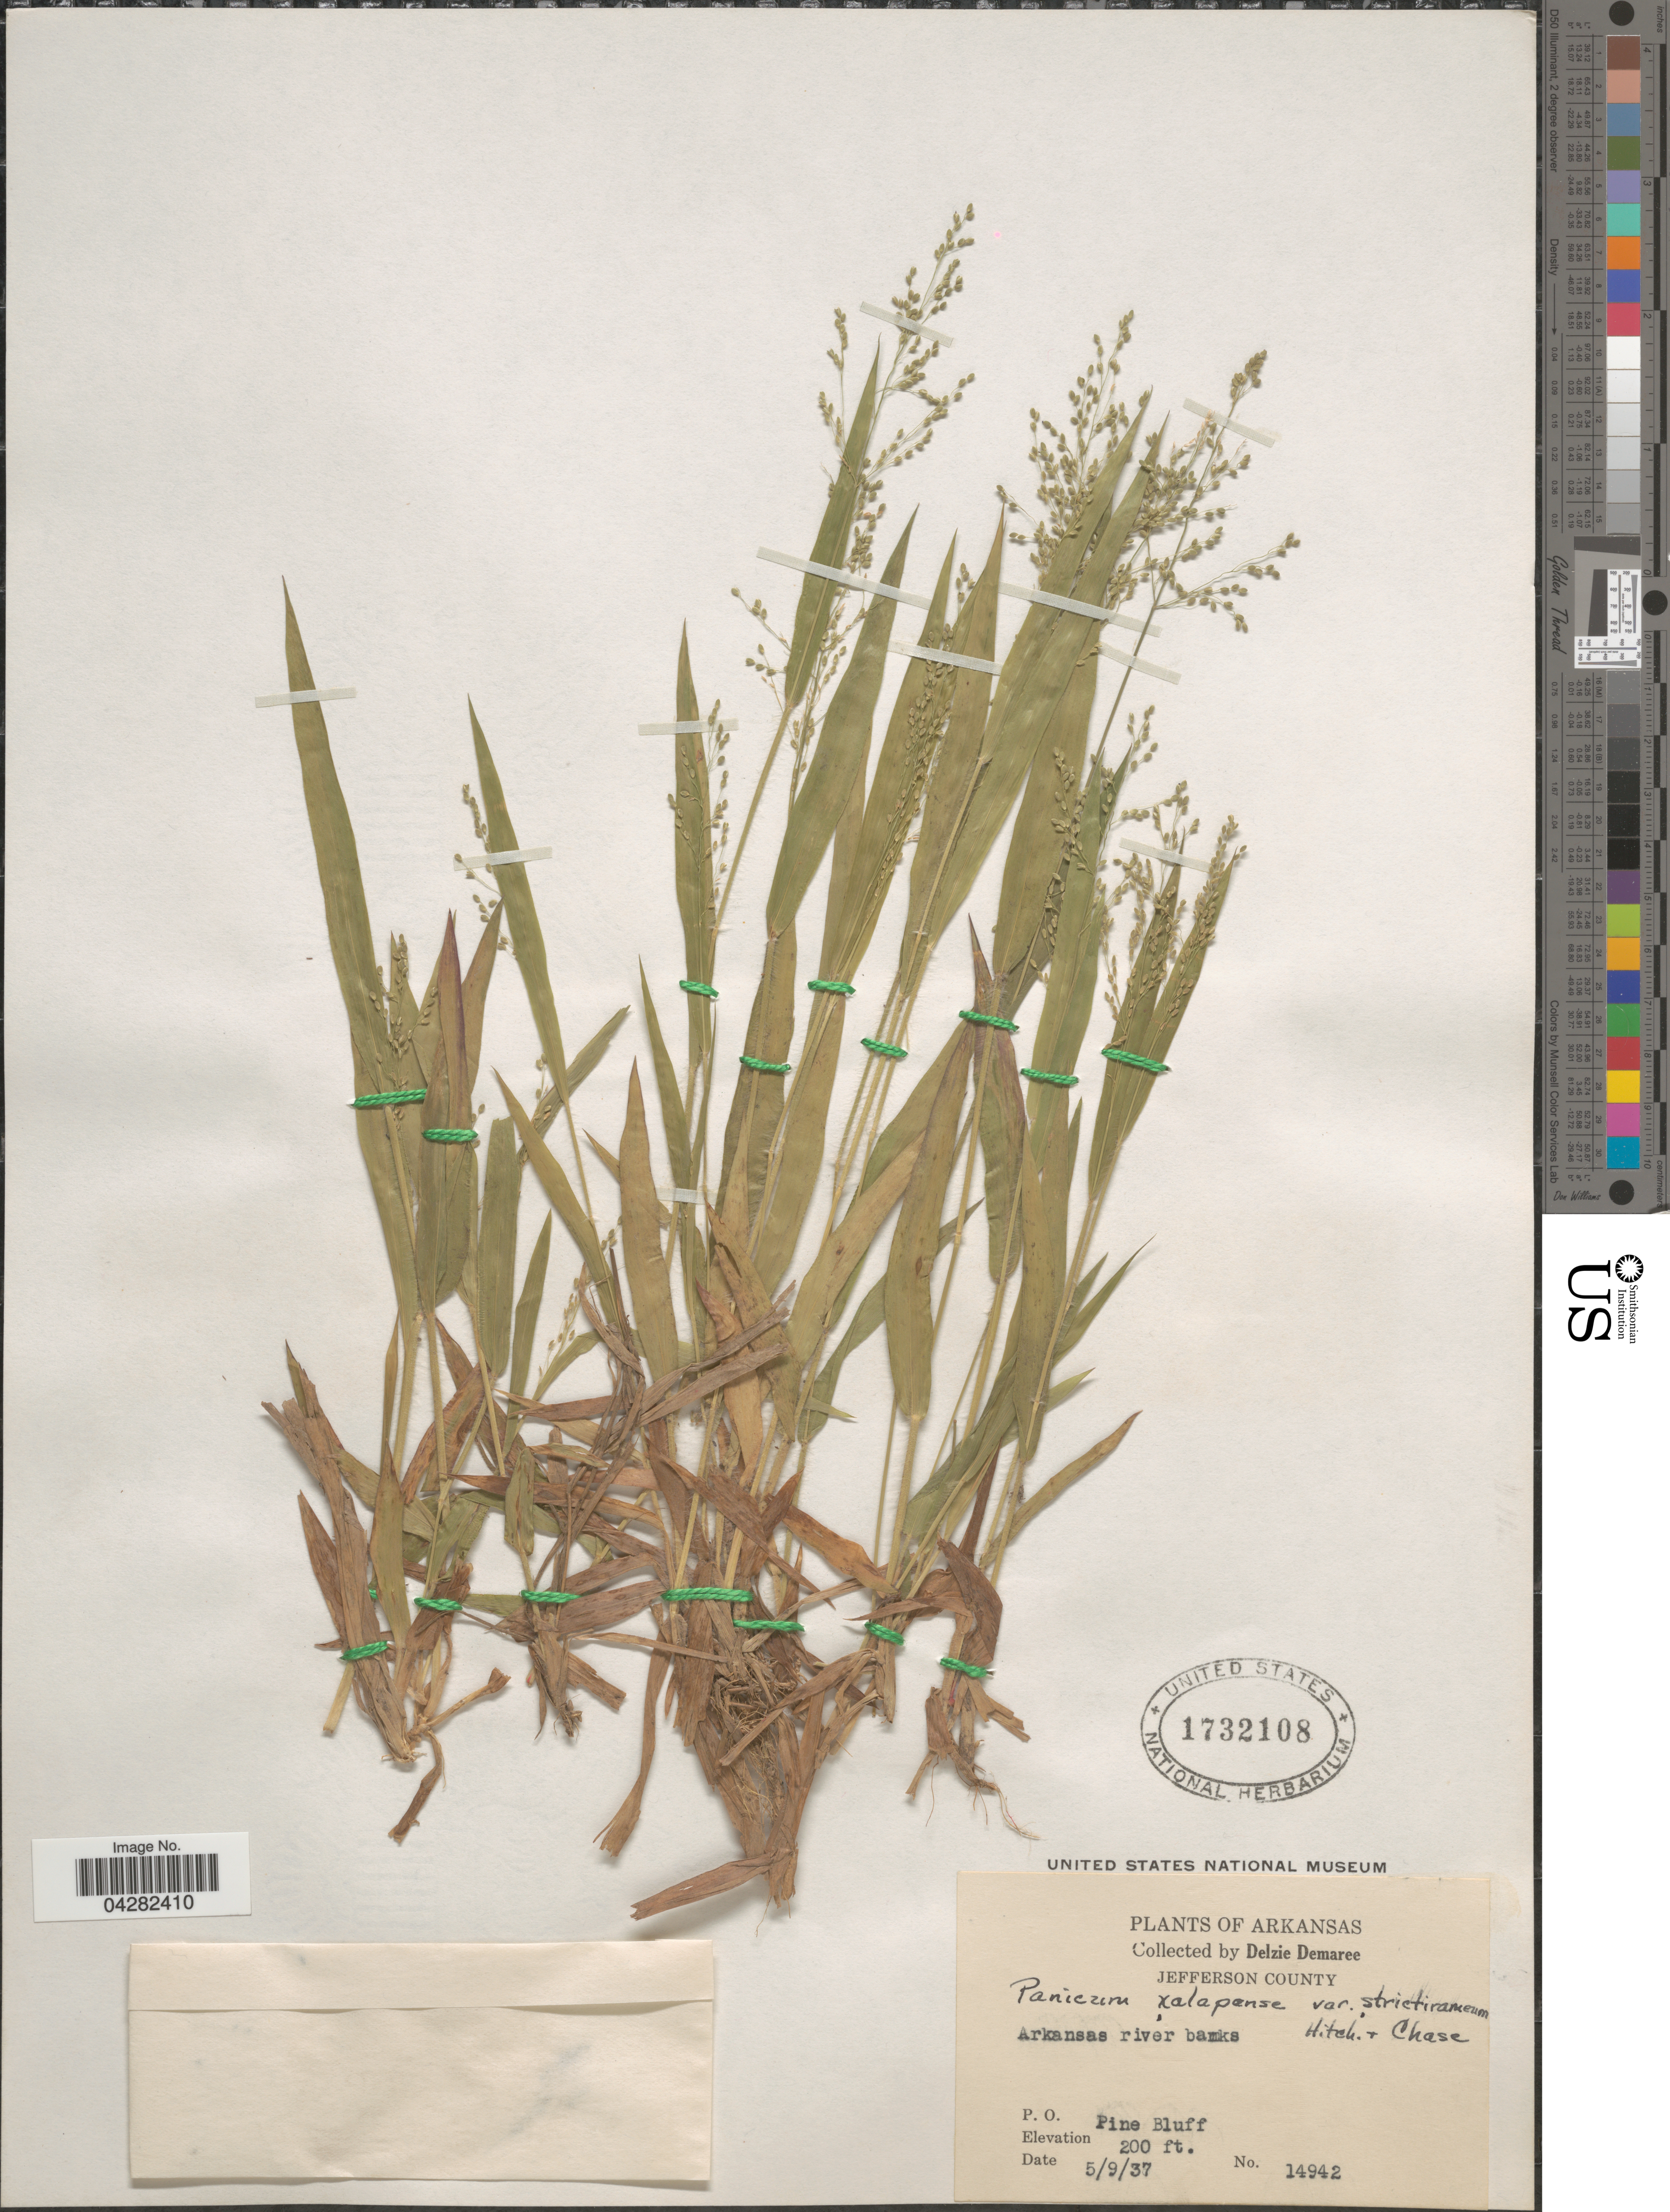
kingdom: Plantae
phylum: Tracheophyta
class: Liliopsida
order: Poales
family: Poaceae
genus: Dichanthelium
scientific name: Dichanthelium laxiflorum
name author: (Lam.) Gould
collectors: D. Demaree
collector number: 14942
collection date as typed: Transcribed d/m/y: 9/5/37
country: United States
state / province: Arkansas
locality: Jefferson County. Arkansas river banks. P. O. Pine Bluff.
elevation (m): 61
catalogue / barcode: US 1732108